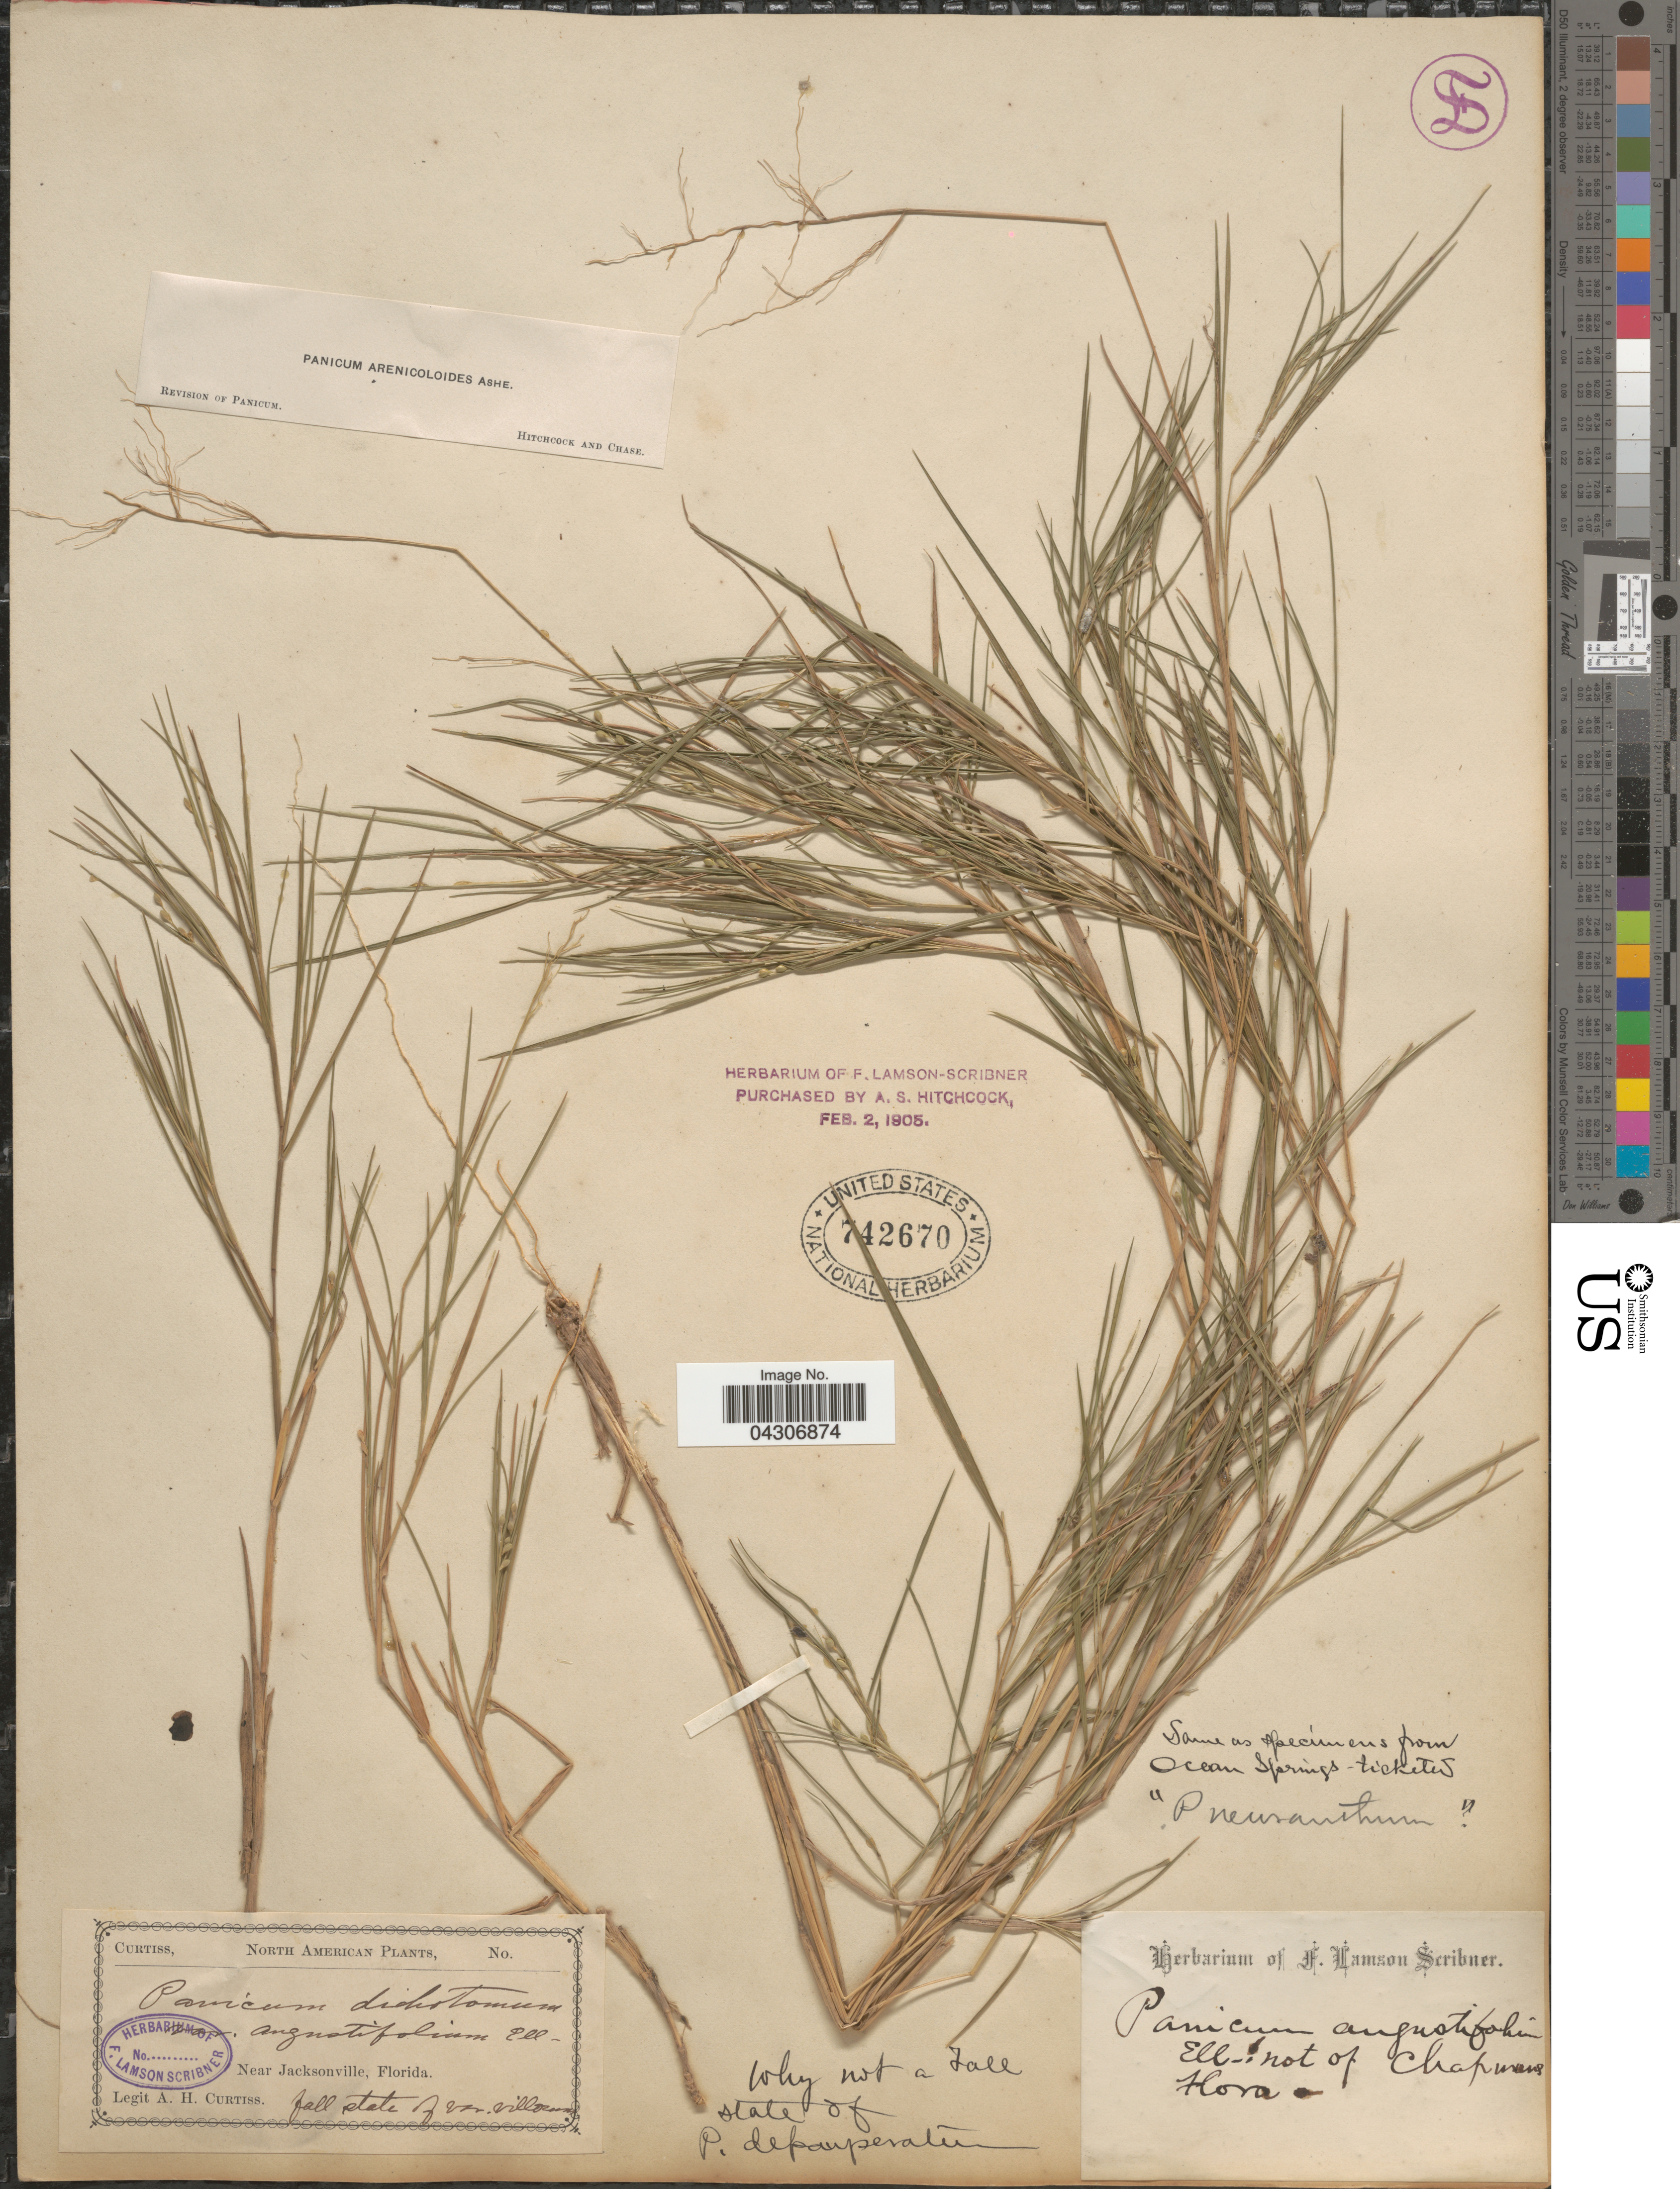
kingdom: Plantae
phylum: Tracheophyta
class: Liliopsida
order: Poales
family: Poaceae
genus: Dichanthelium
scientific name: Dichanthelium aciculare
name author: (Desv. ex Poir.) Gould & C.A. Clark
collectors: A. H. Curtiss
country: United States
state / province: Florida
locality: Near Jacksonville.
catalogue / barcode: US 742670